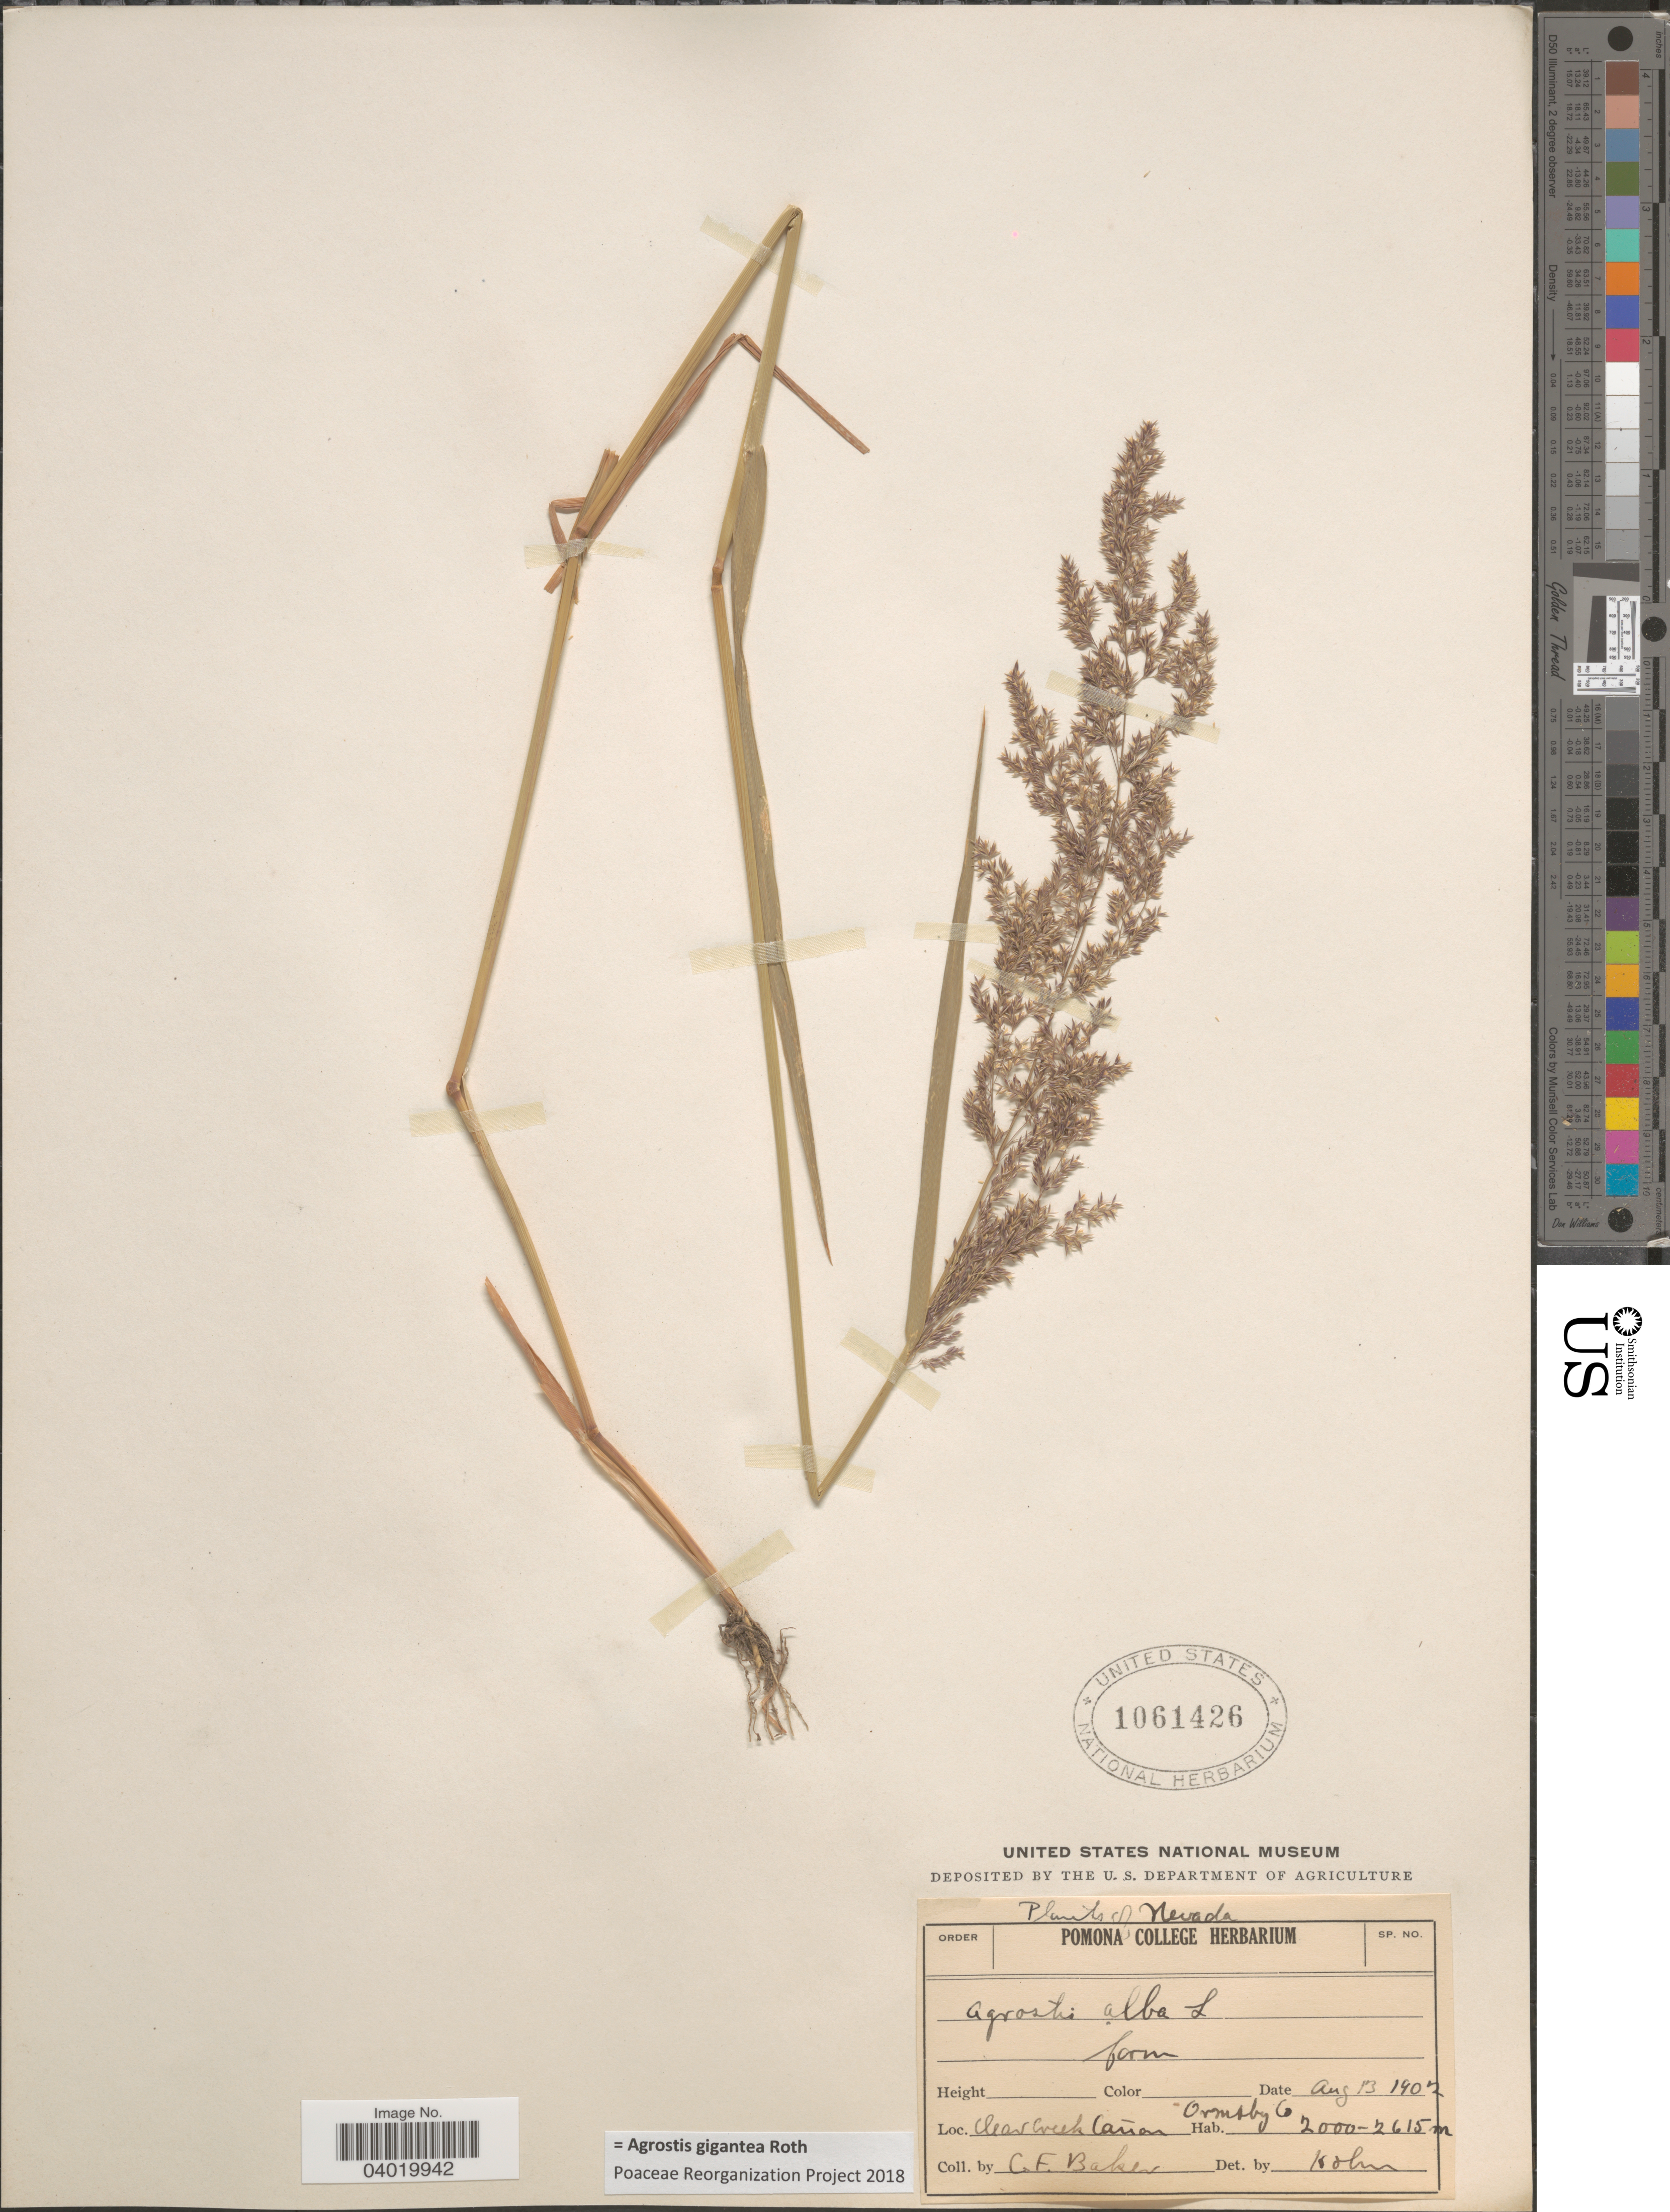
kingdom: Plantae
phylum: Tracheophyta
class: Liliopsida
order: Poales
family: Poaceae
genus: Agrostis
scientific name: Agrostis gigantea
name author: Roth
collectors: C. F. Baker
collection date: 1902-08-13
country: United States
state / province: Nevada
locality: Clear Creek Cañon. Ormsby Co.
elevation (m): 2000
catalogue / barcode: US 1061426